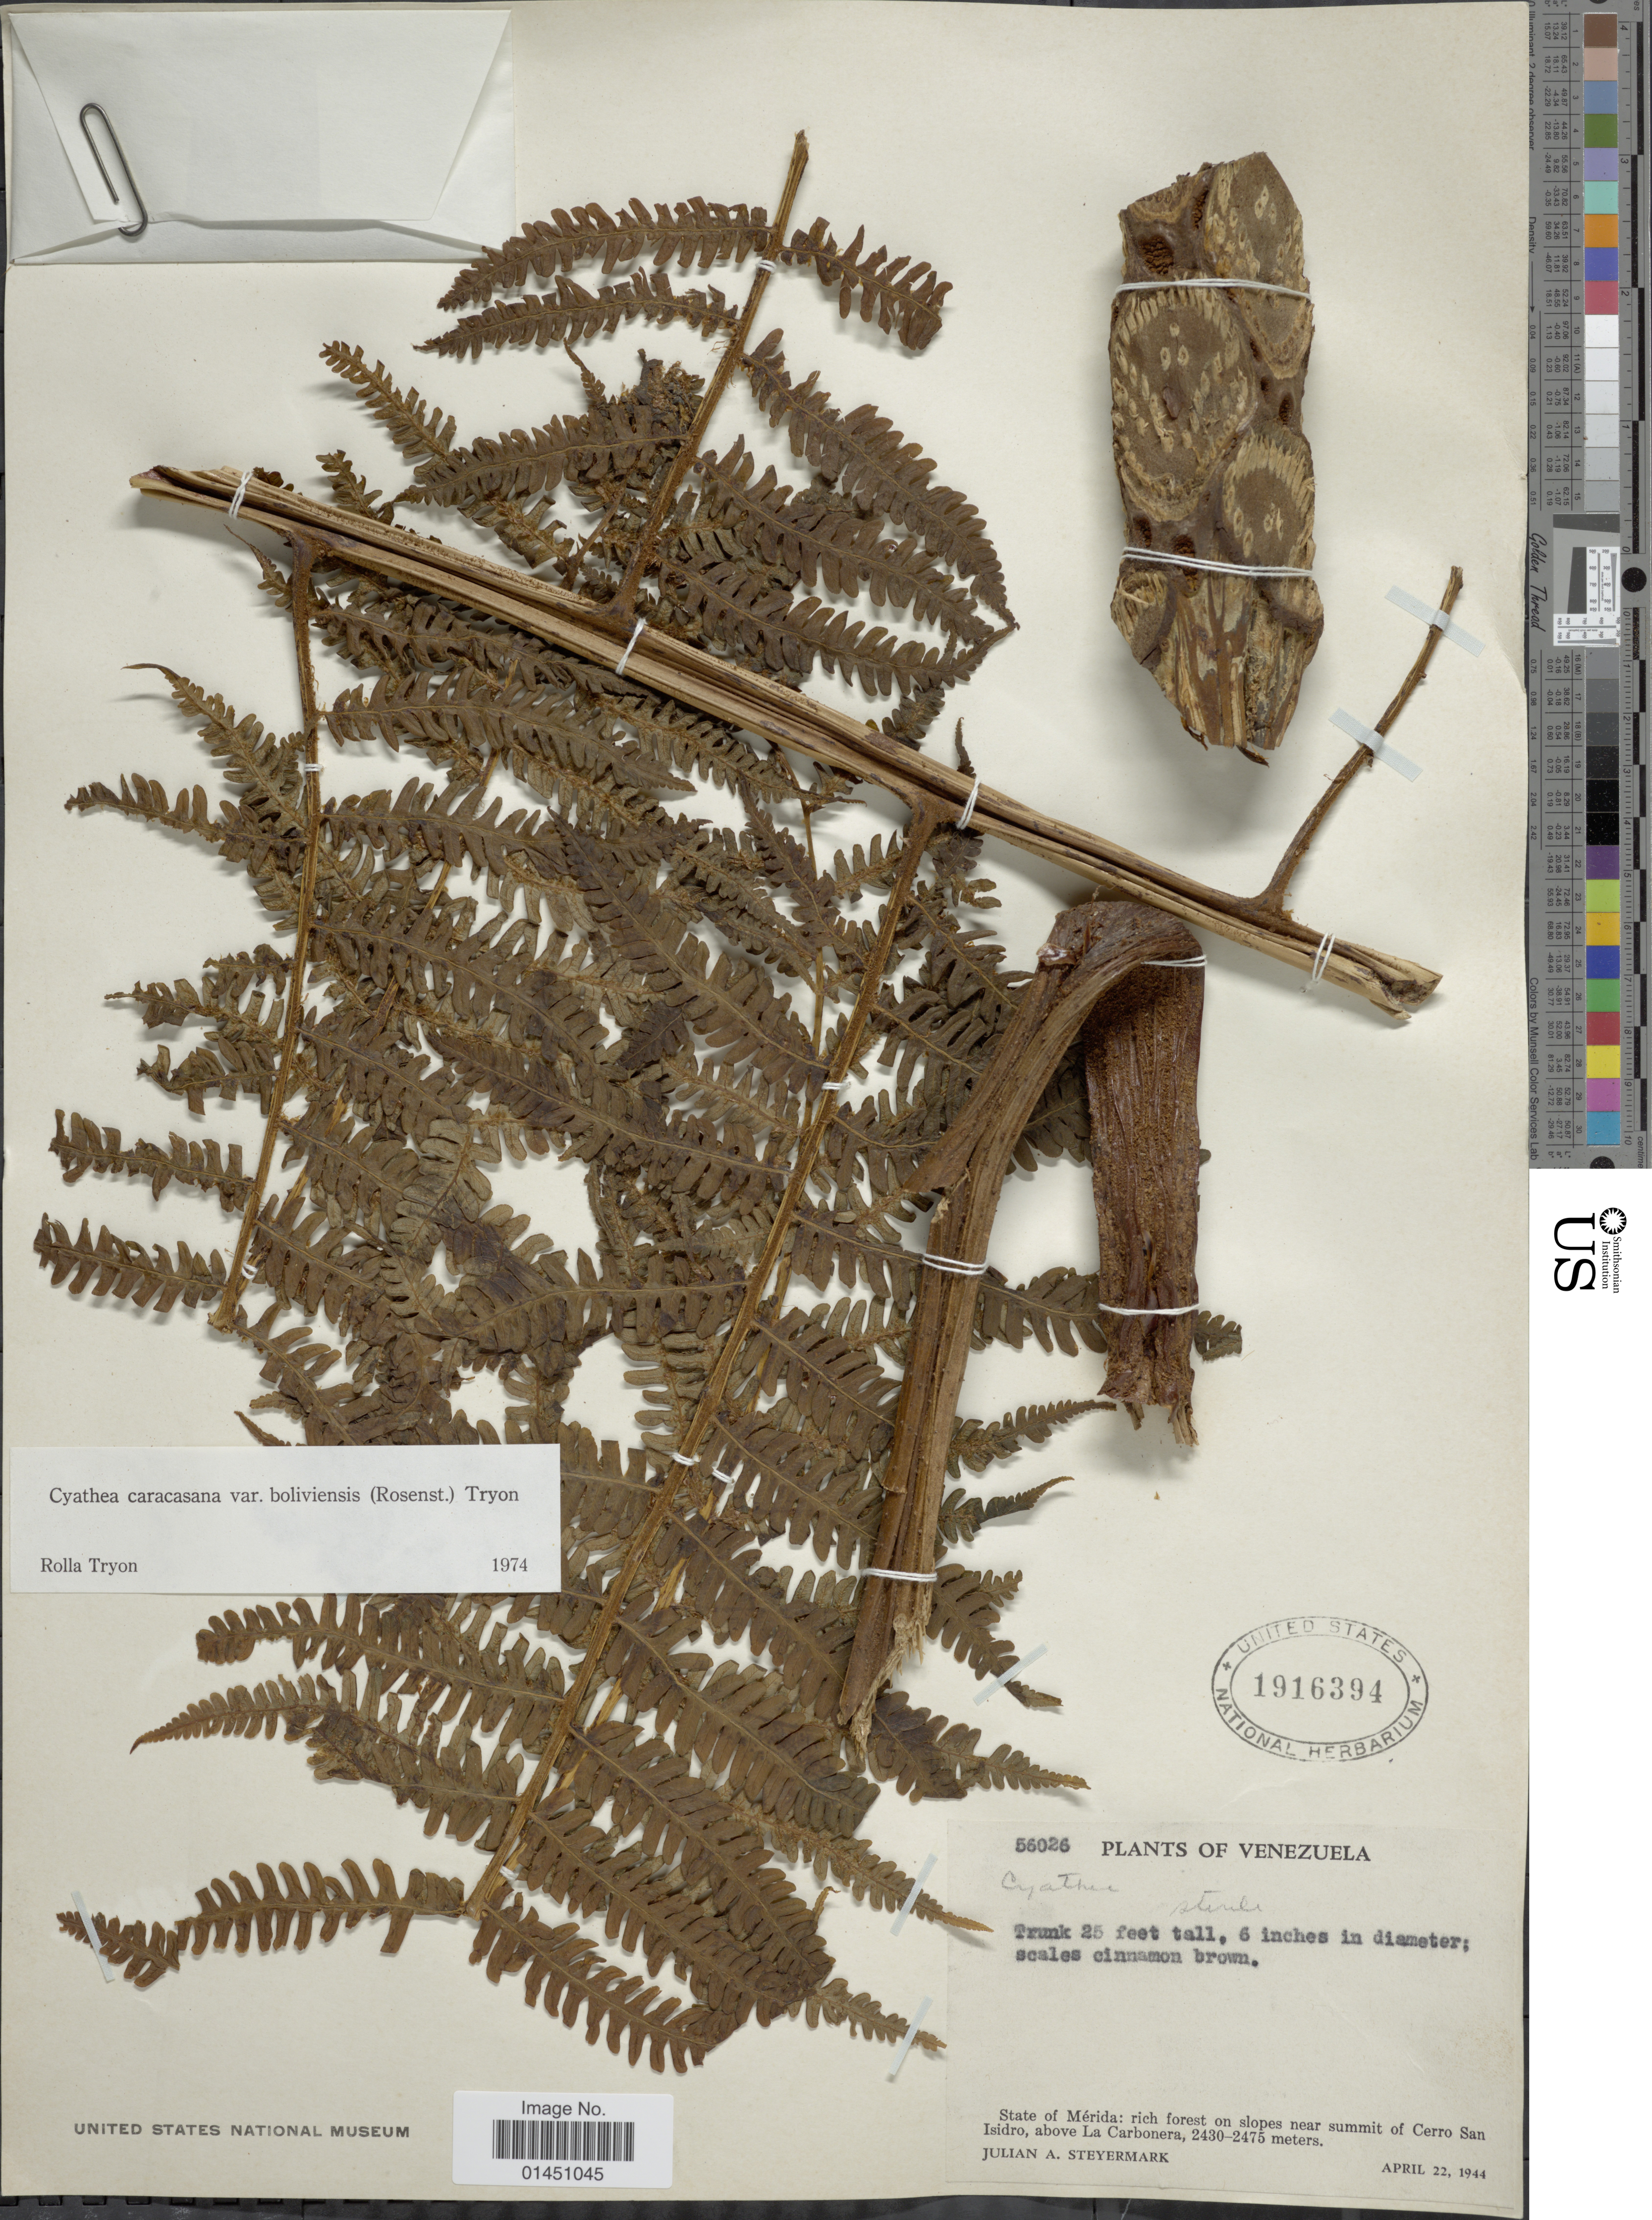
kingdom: Plantae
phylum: Tracheophyta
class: Polypodiopsida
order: Cyatheales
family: Cyatheaceae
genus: Cyathea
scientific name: Cyathea caracasana var. boliviensis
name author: (Rosenst.) R.M. Tryon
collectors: J. Steyermark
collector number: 56026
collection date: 1944-04-22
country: Venezuela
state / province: Mérida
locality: Rich forest on slopes near summit of Cerro San Isidro, above La Carbonera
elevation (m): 2430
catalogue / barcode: US 1916394